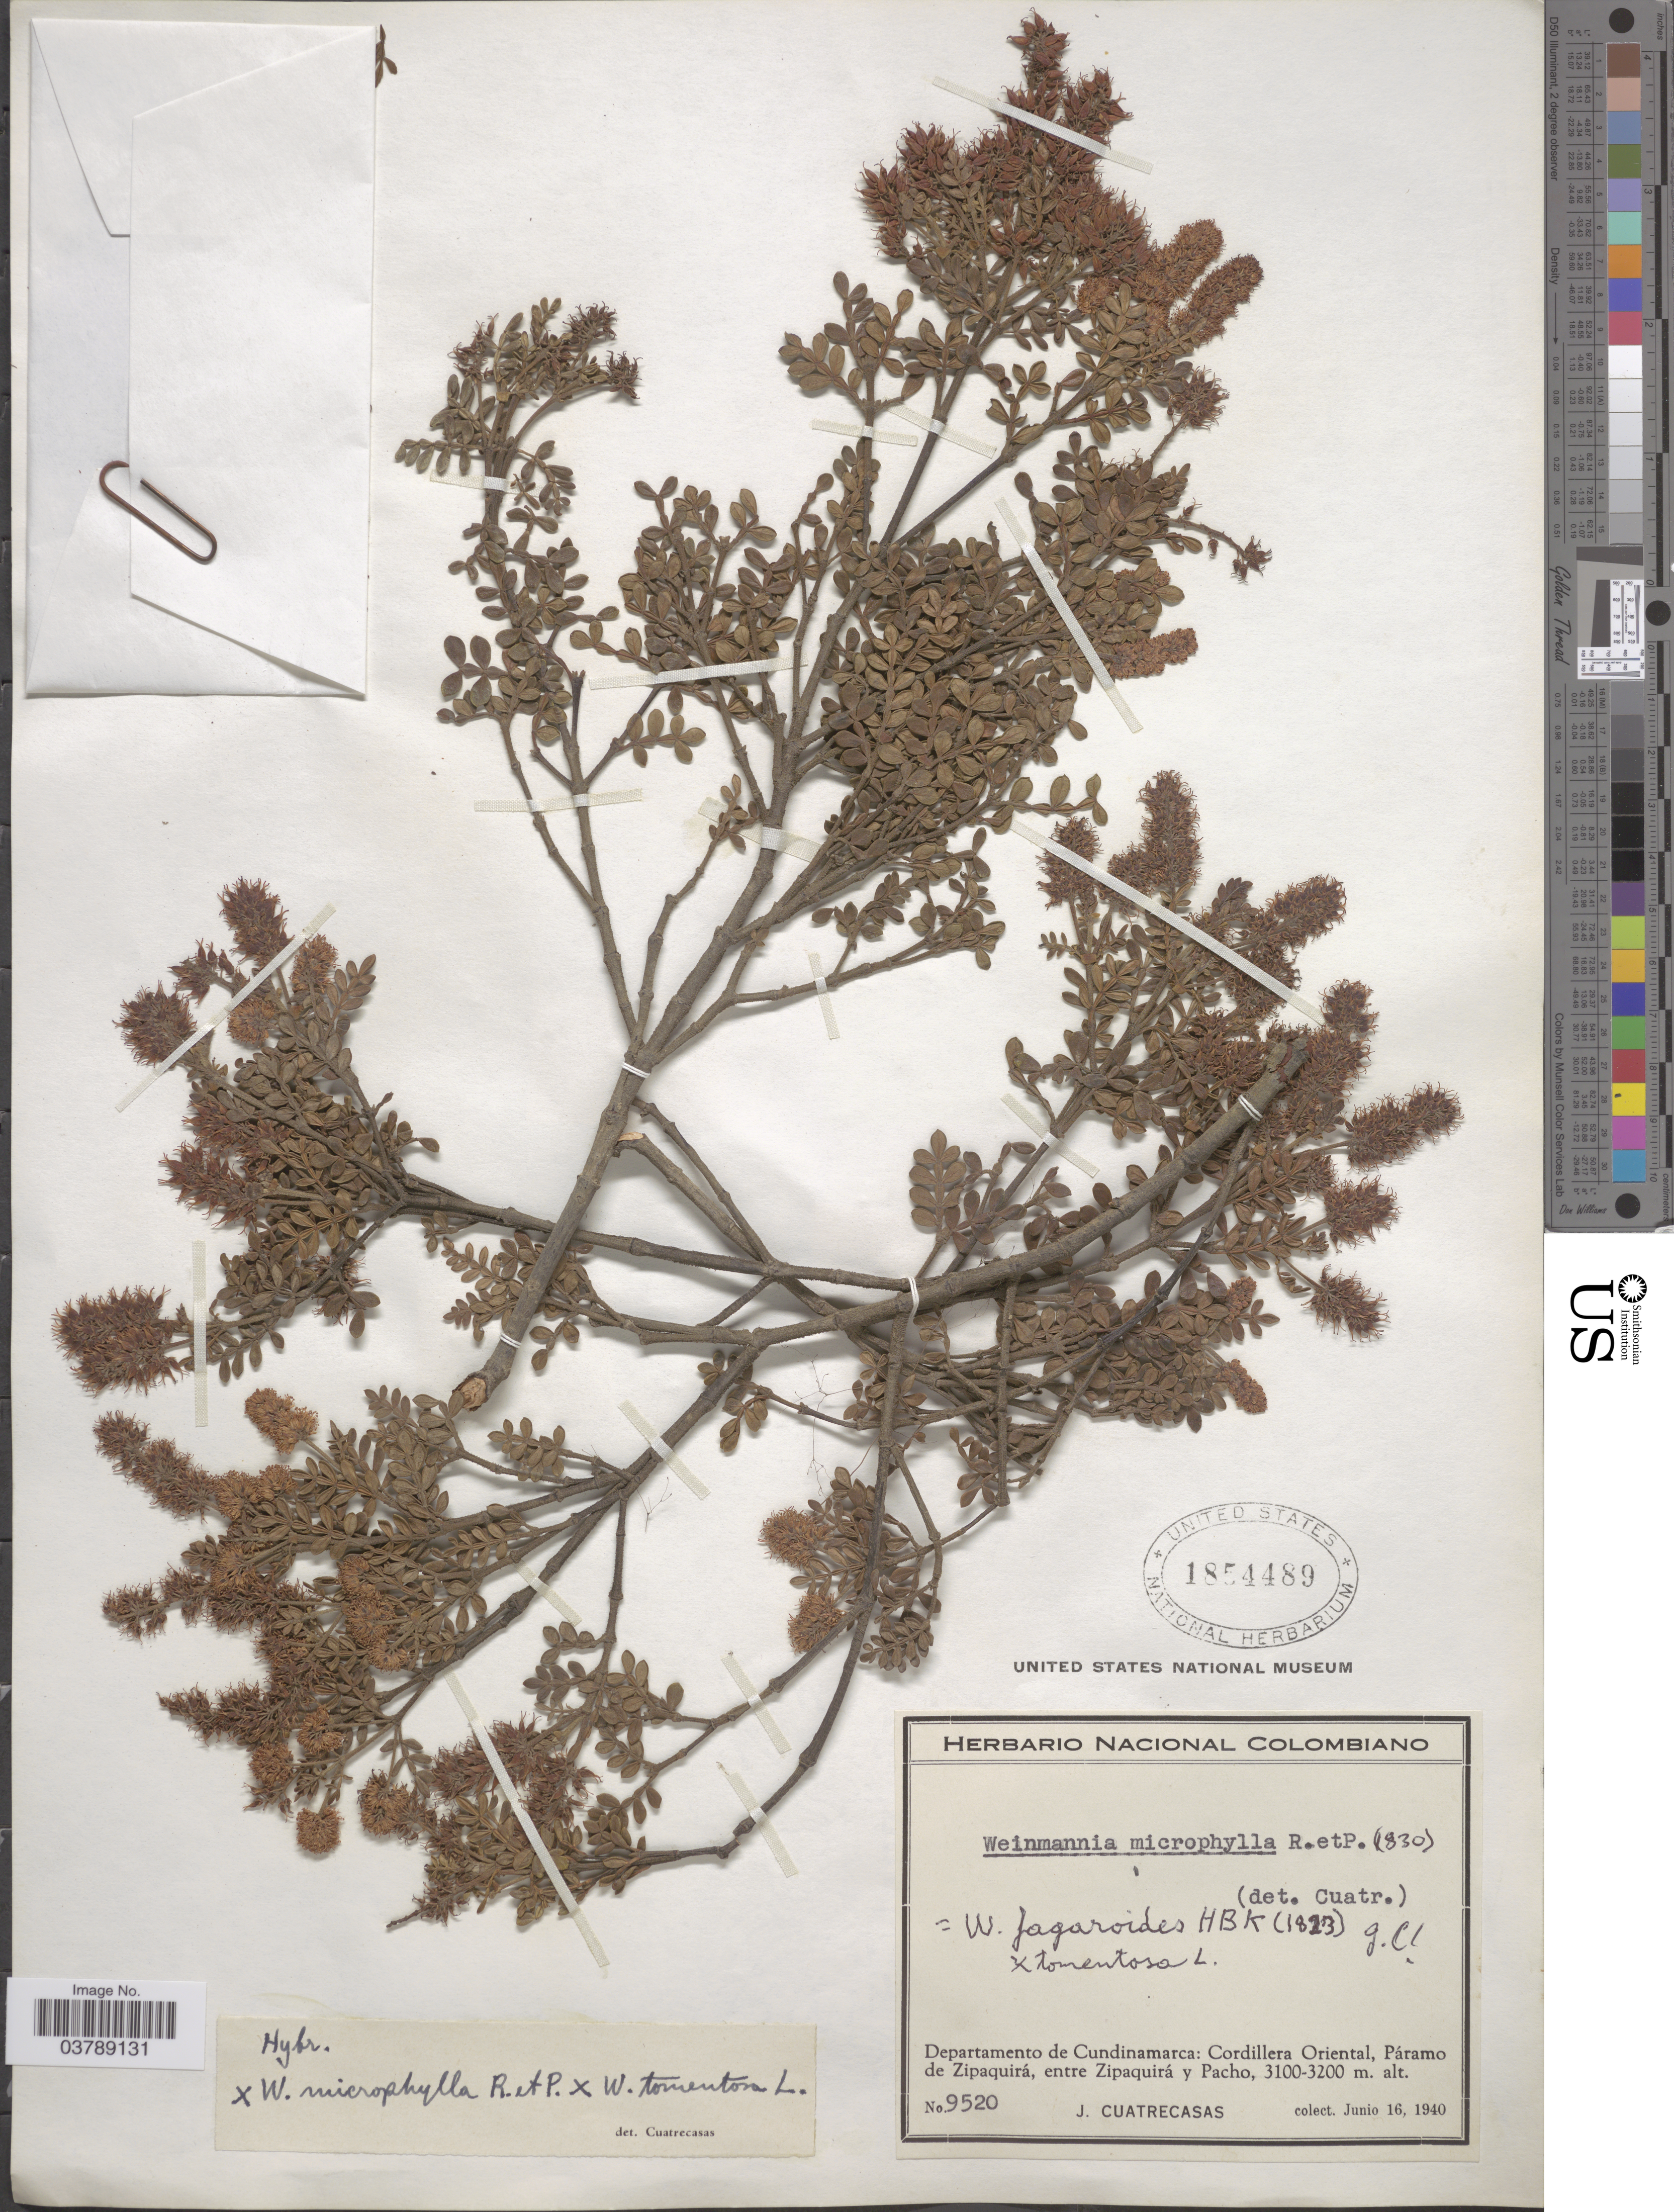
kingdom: Plantae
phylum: Tracheophyta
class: Magnoliopsida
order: Oxalidales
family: Cunoniaceae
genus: Weinmannia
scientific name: Weinmannia fagaroides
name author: Kunth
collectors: J. Cuatrecasas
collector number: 9520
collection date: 1940-06-16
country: Colombia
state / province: Cundinamarca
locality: Departamento de Cundinamarca: Cordillera Oriental, Páramo de Zipaquirá, entre Zipaquirá y Pacho.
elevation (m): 3100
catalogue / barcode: US 1854489